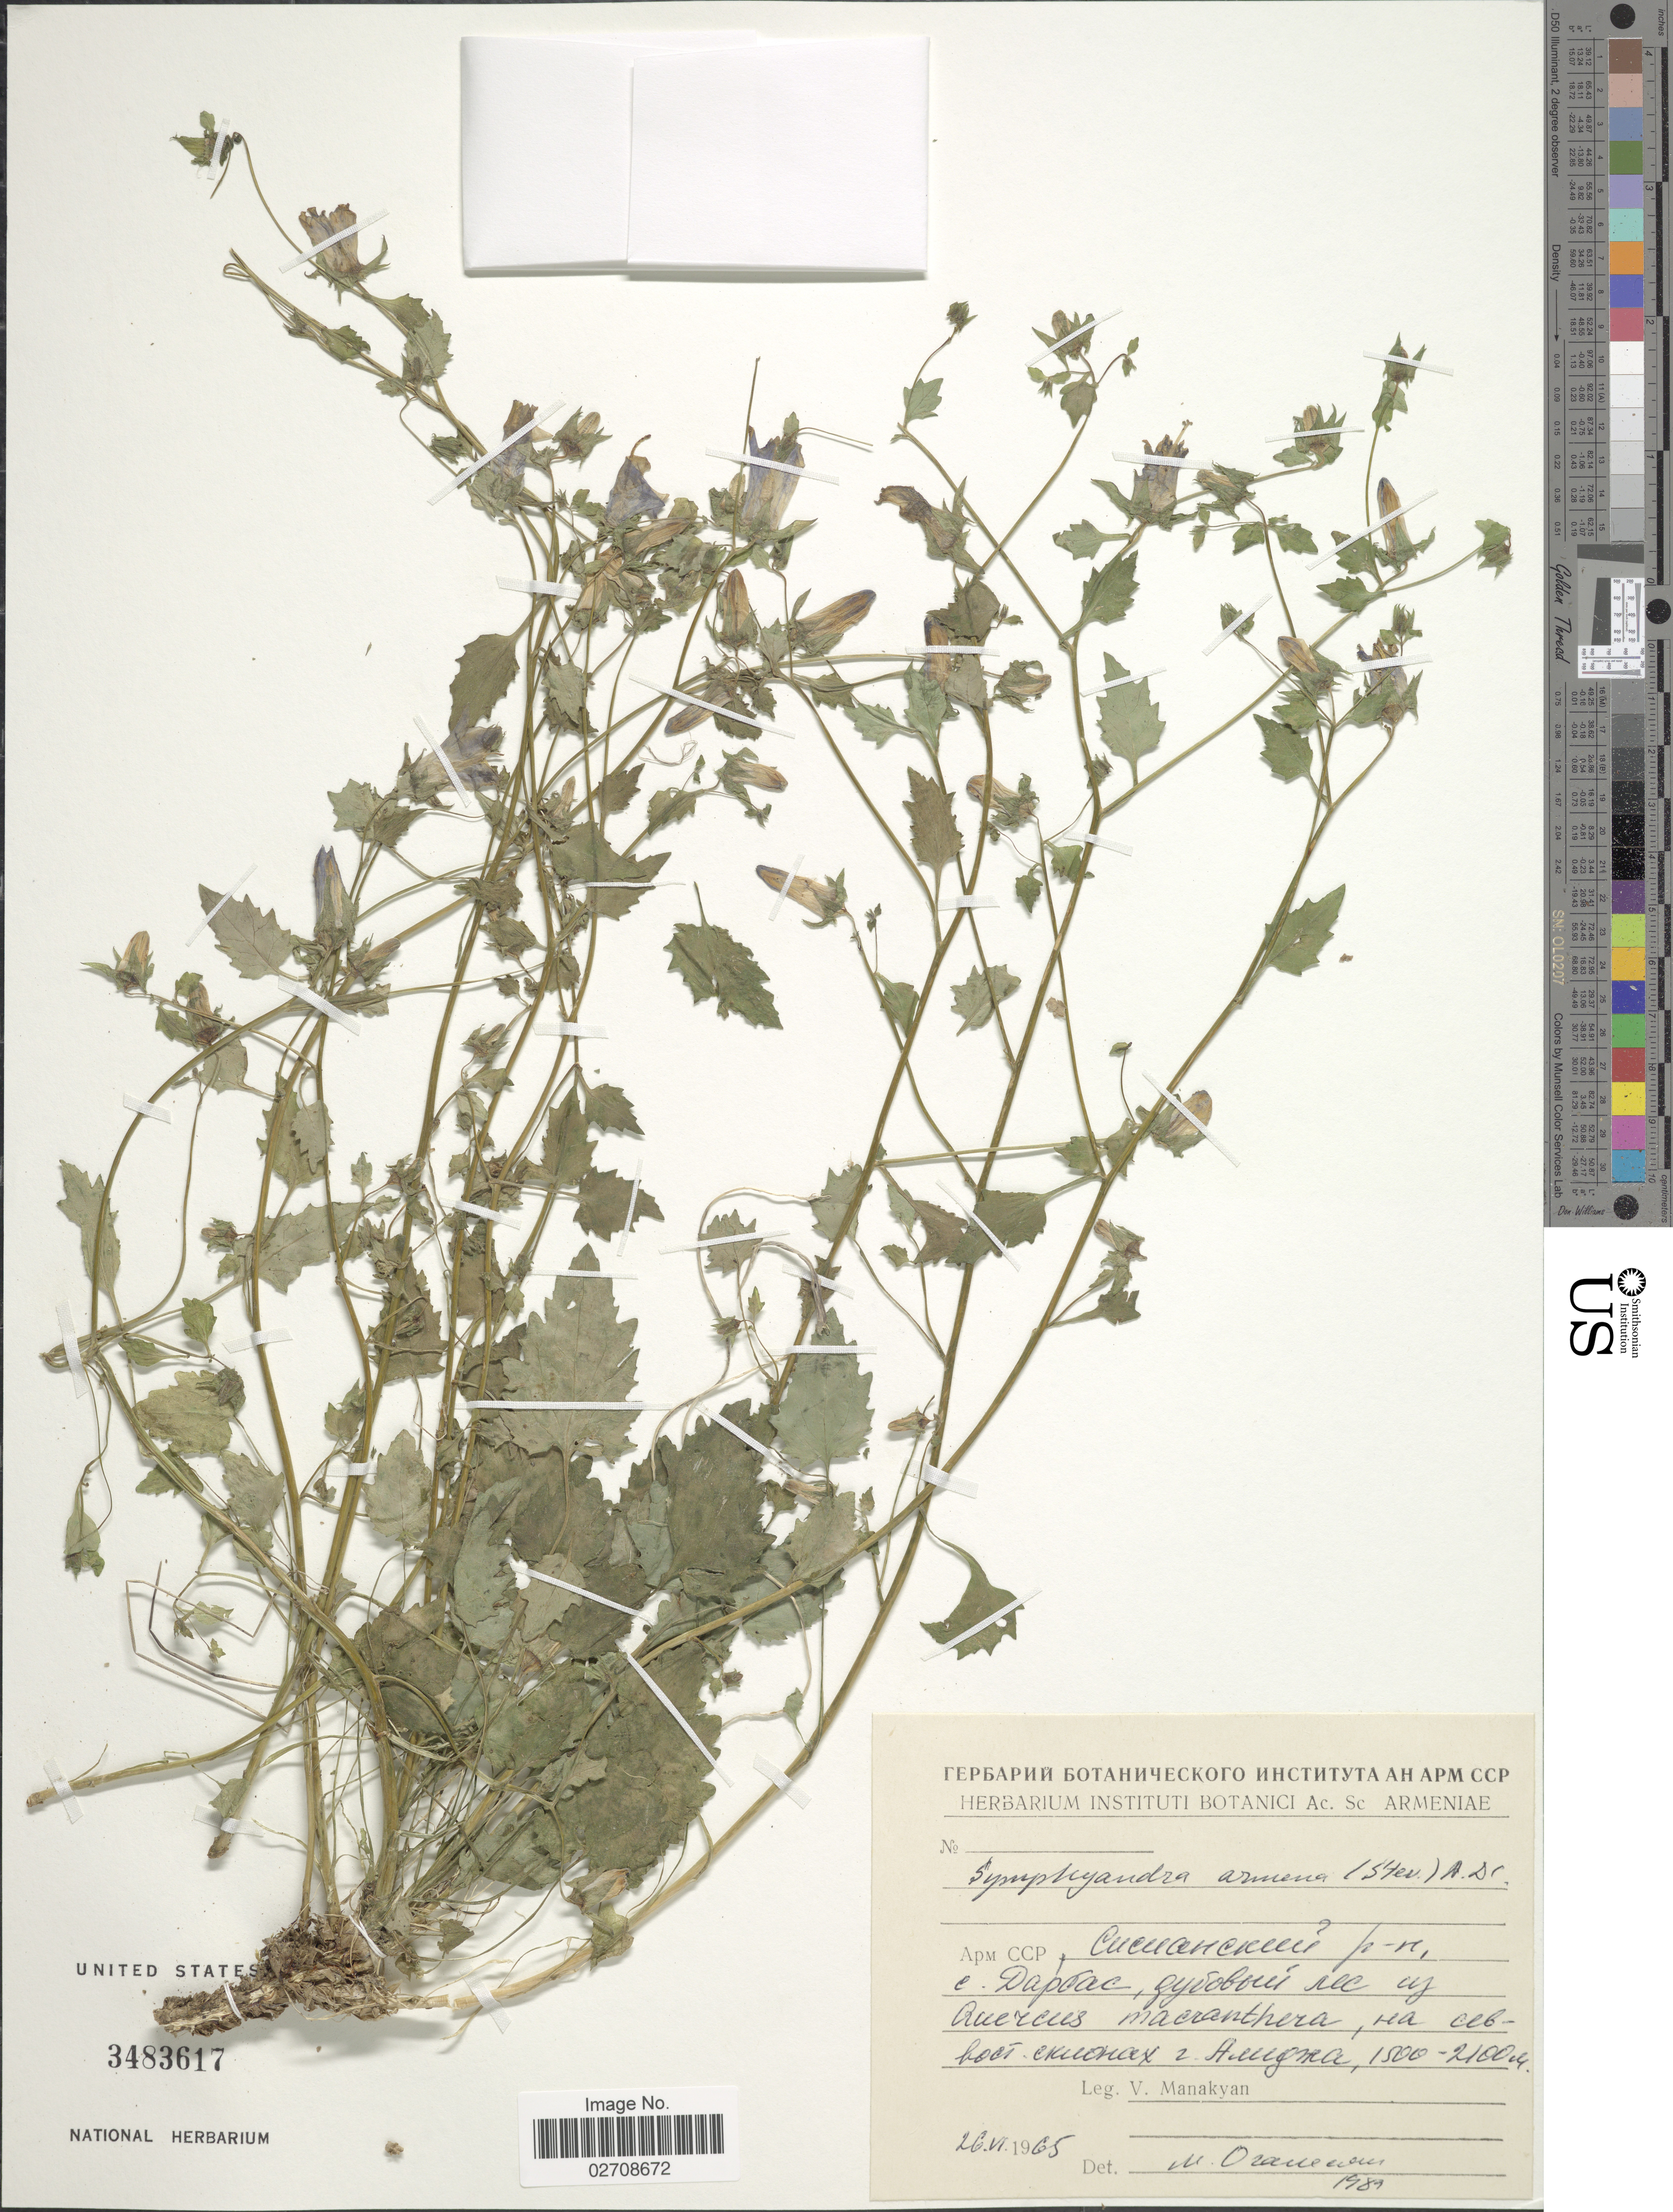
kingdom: Plantae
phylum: Tracheophyta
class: Magnoliopsida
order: Asterales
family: Campanulaceae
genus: Symphyandra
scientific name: Symphyandra armena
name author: A. DC.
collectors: V. Manakyan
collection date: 1965-06-26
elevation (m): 1500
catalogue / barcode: US 3483617